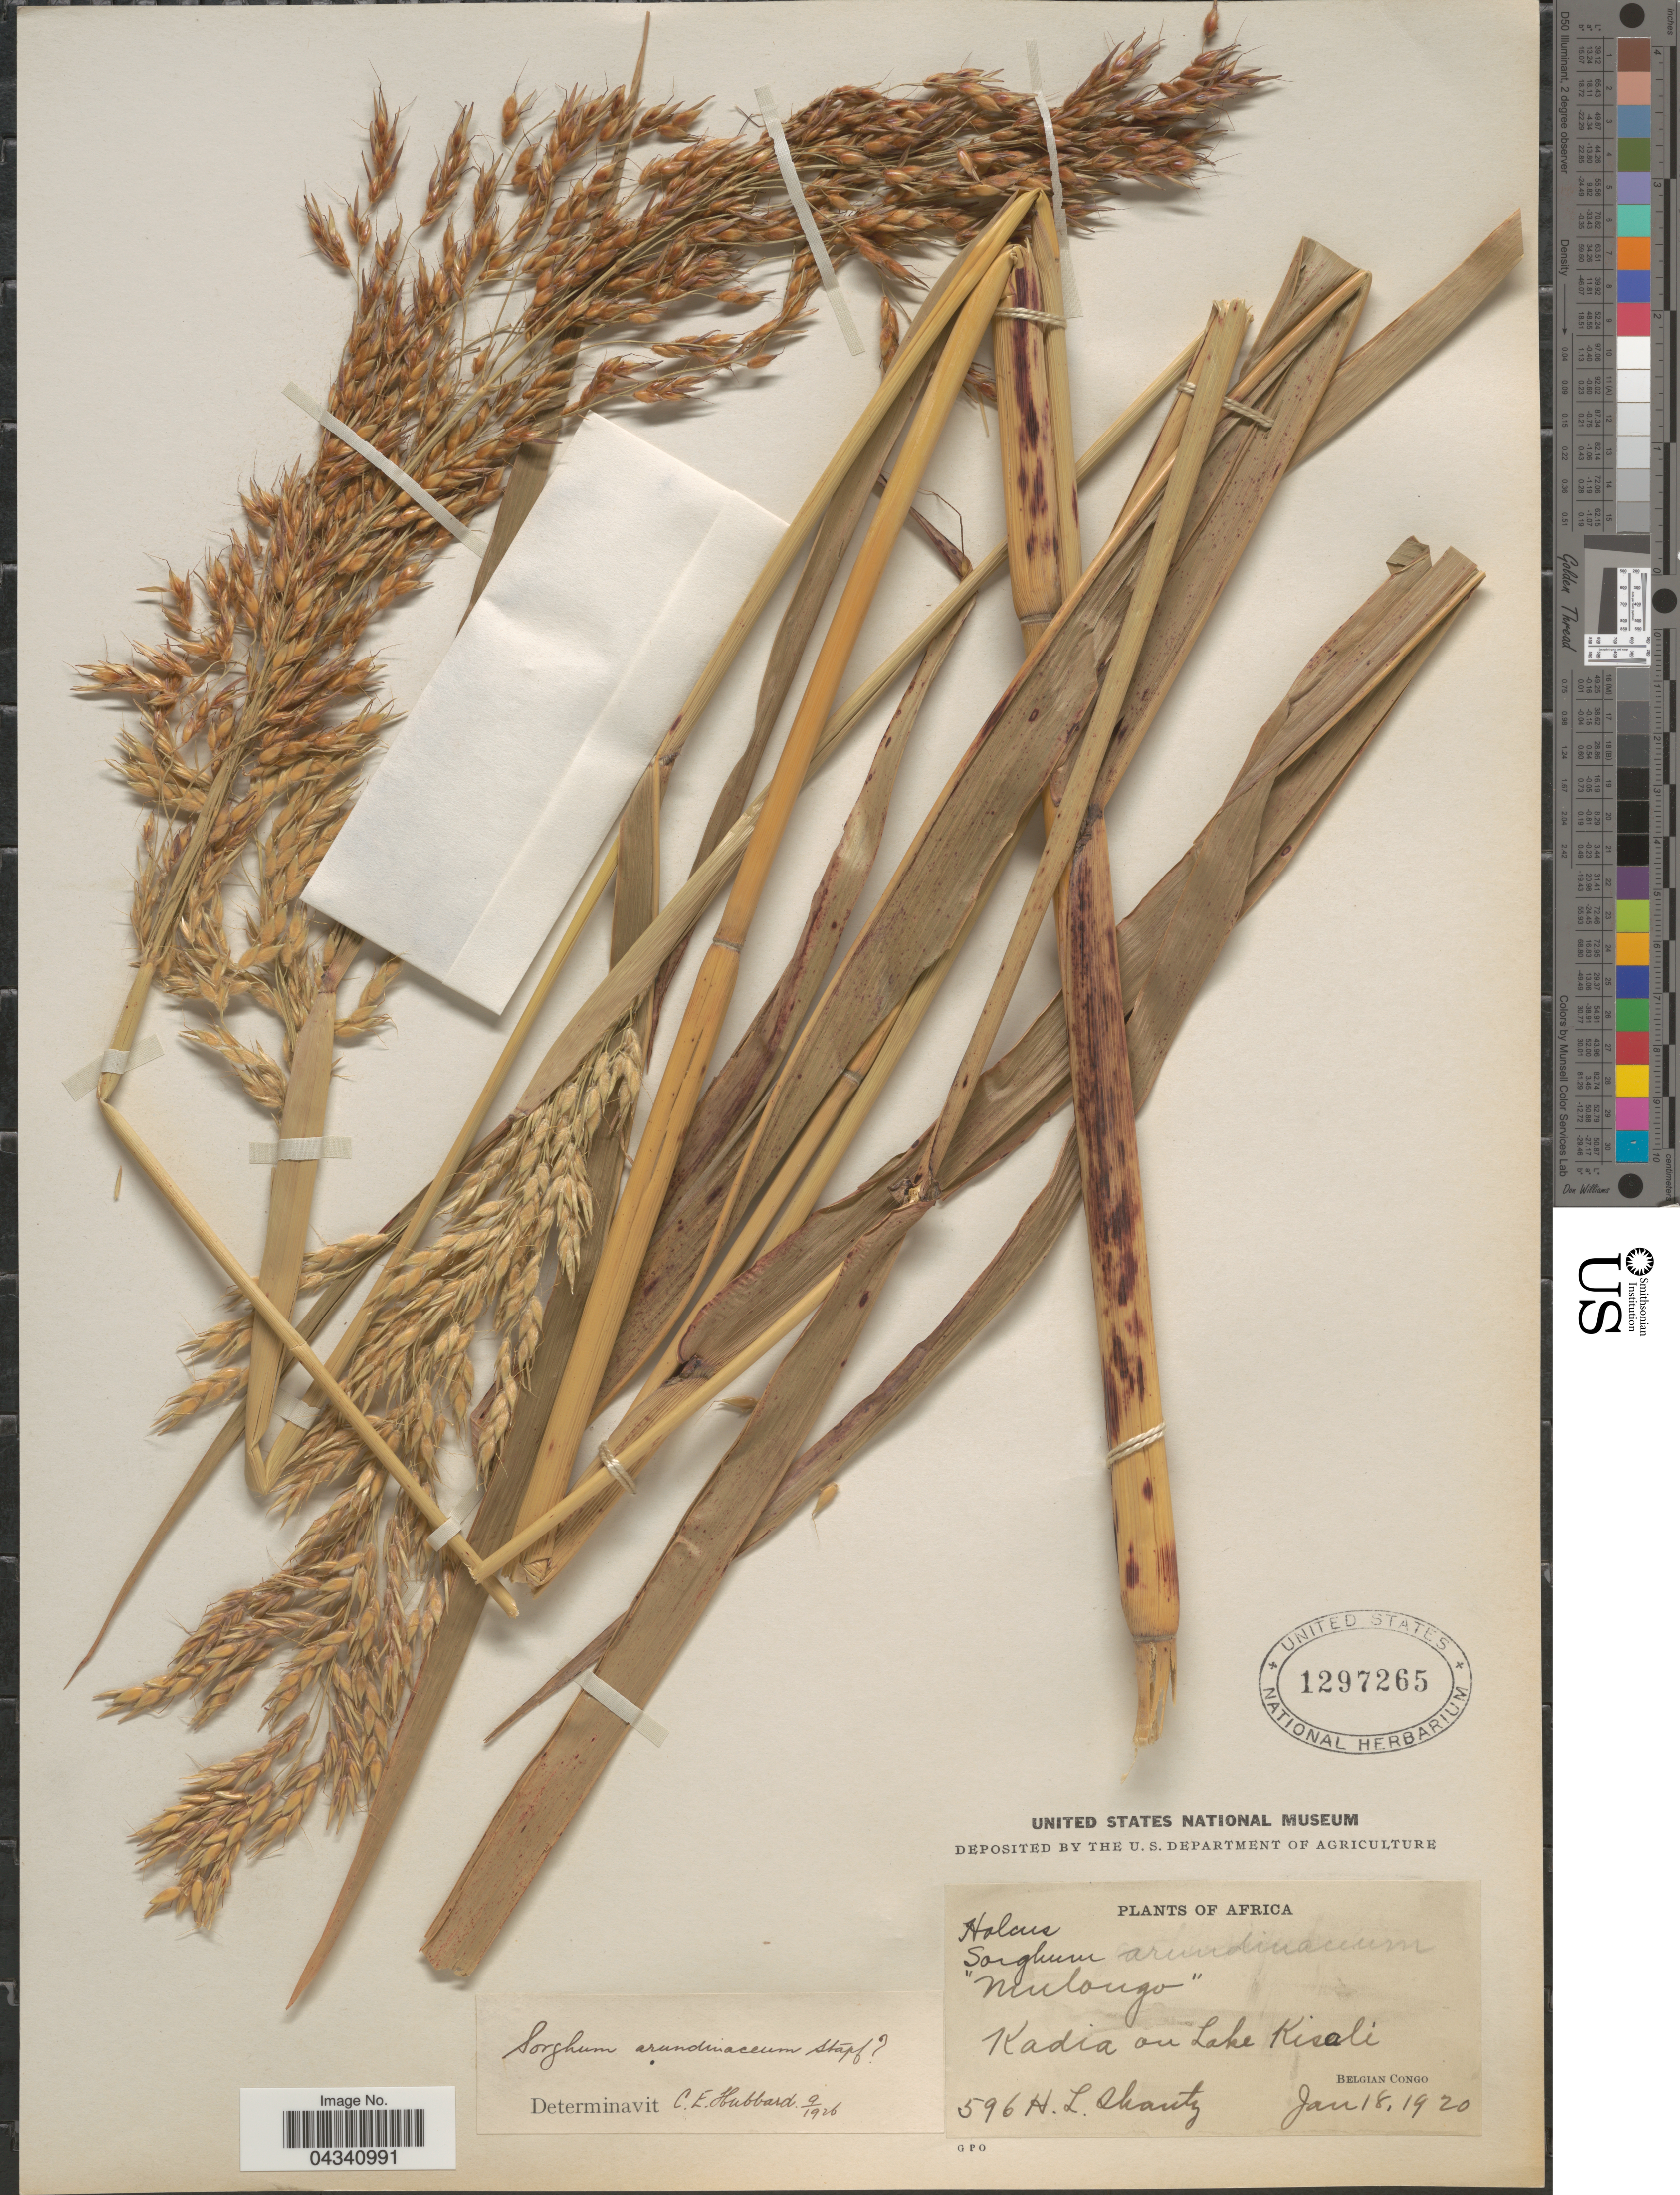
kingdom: Plantae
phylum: Tracheophyta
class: Liliopsida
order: Poales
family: Poaceae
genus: Sorghum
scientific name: Sorghum arundinaceum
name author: (Desv.) Stapf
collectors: H. Shantz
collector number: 596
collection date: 1920-01-18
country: Congo, Democratic Republic of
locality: Kadia on Lake Kisali. Belgian Congo.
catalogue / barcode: US 1297265